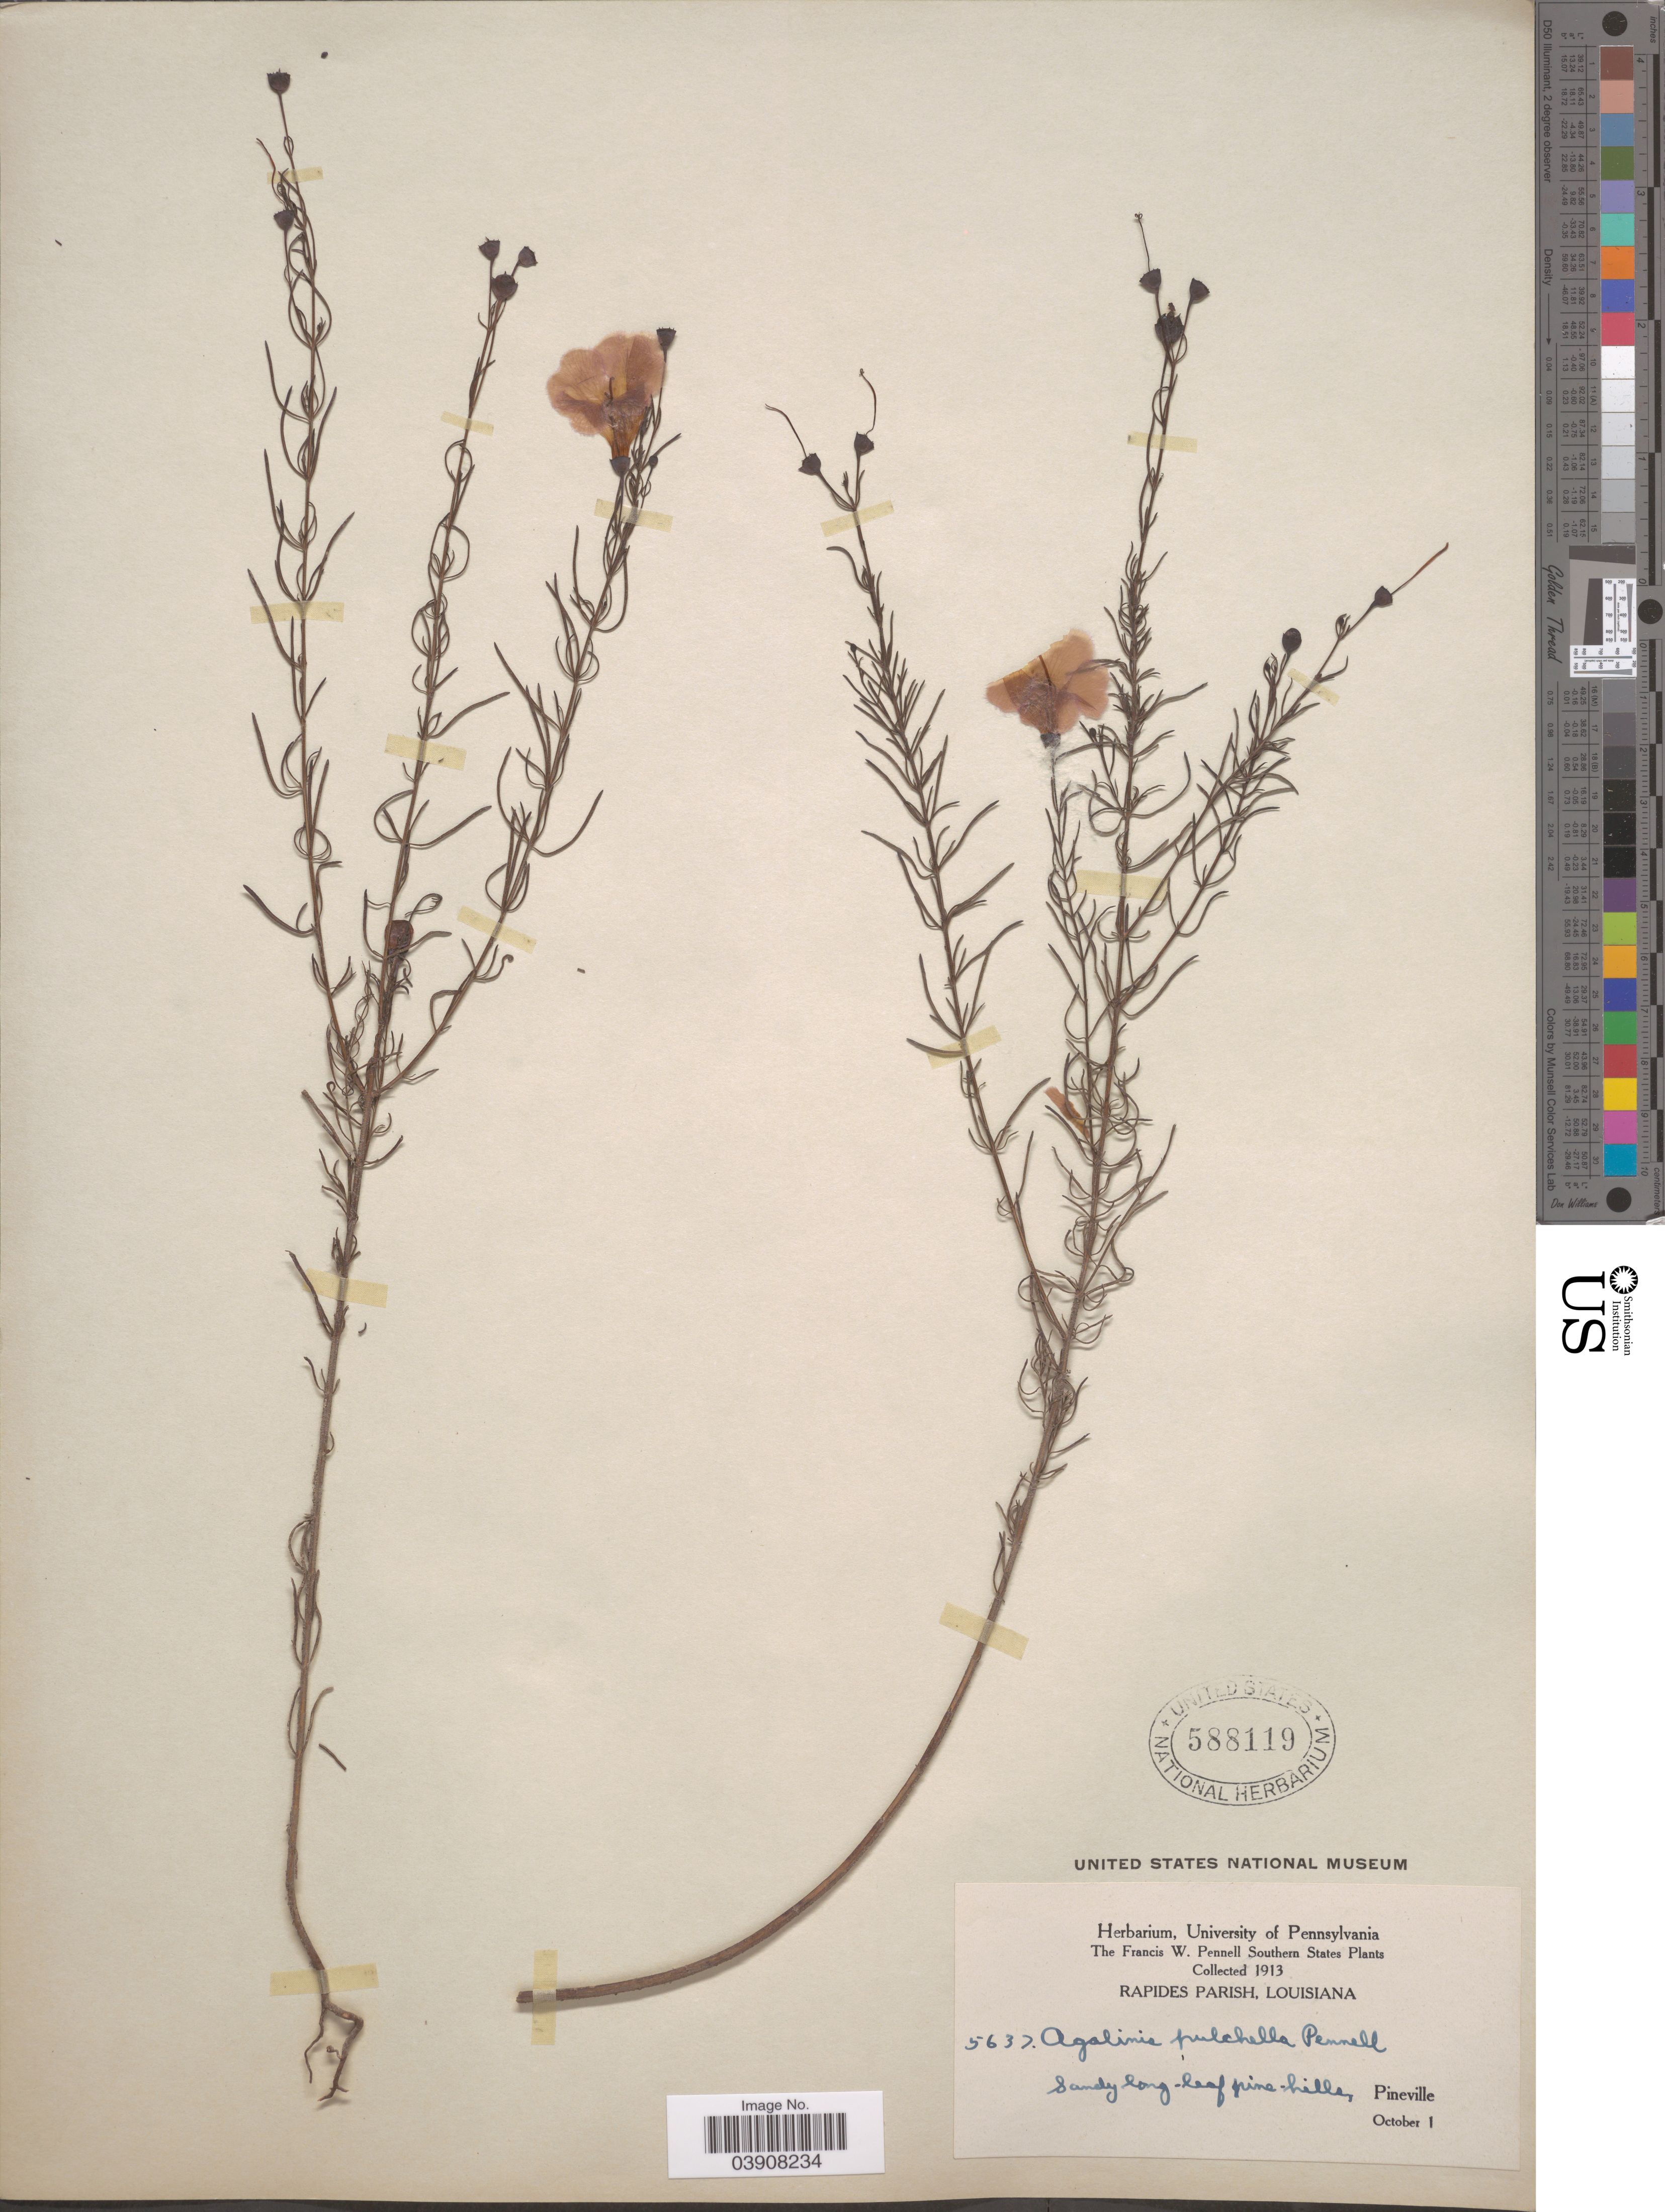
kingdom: Plantae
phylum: Tracheophyta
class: Magnoliopsida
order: Lamiales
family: Orobanchaceae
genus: Agalinis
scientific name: Agalinis pulchella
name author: Pennell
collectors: F. W. Pennell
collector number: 5637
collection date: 1913-10-01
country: United States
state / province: Louisiana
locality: Southern States. Rapides Parish, Louisiana. Pineville.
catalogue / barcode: US 588119